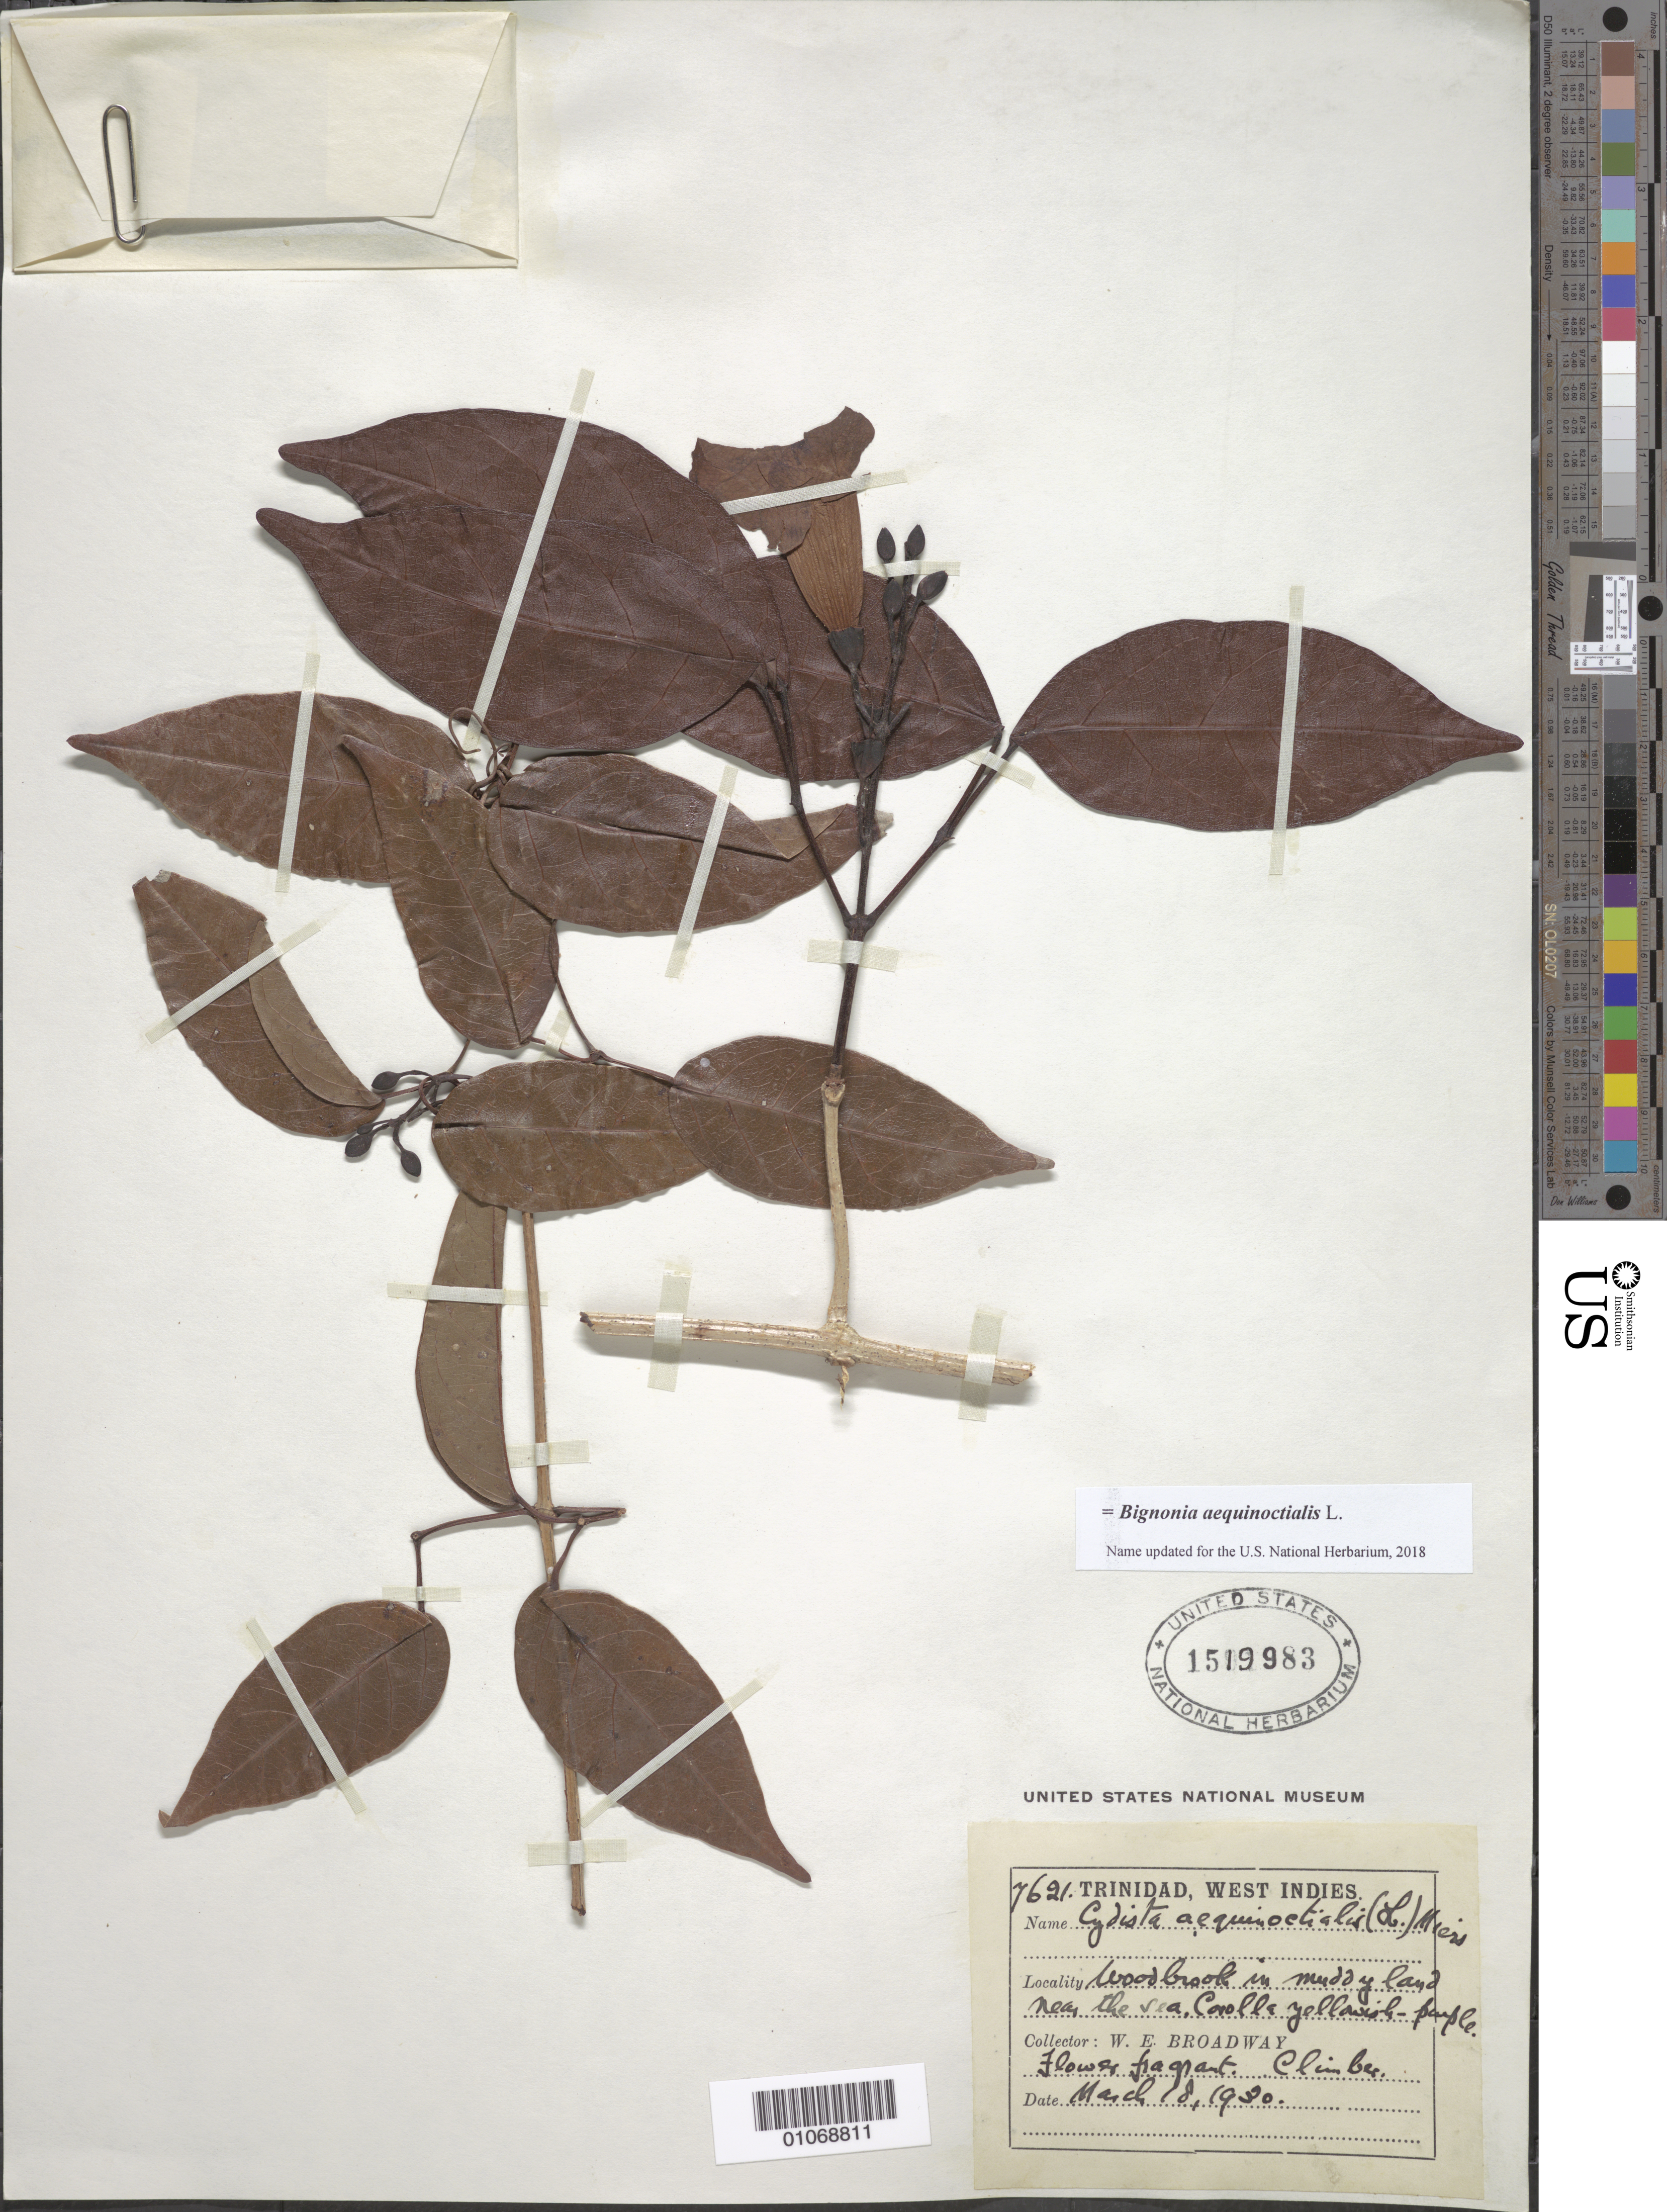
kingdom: Plantae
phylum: Tracheophyta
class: Magnoliopsida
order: Lamiales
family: Bignoniaceae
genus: Bignonia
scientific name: Bignonia aequinoctialis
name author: L.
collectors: W. E. Broadway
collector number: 7621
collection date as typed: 18 Mar 1930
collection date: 1930-03-18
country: Trinidad and Tobago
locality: Wood brook in muddy land near the sea.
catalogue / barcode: US 1519983